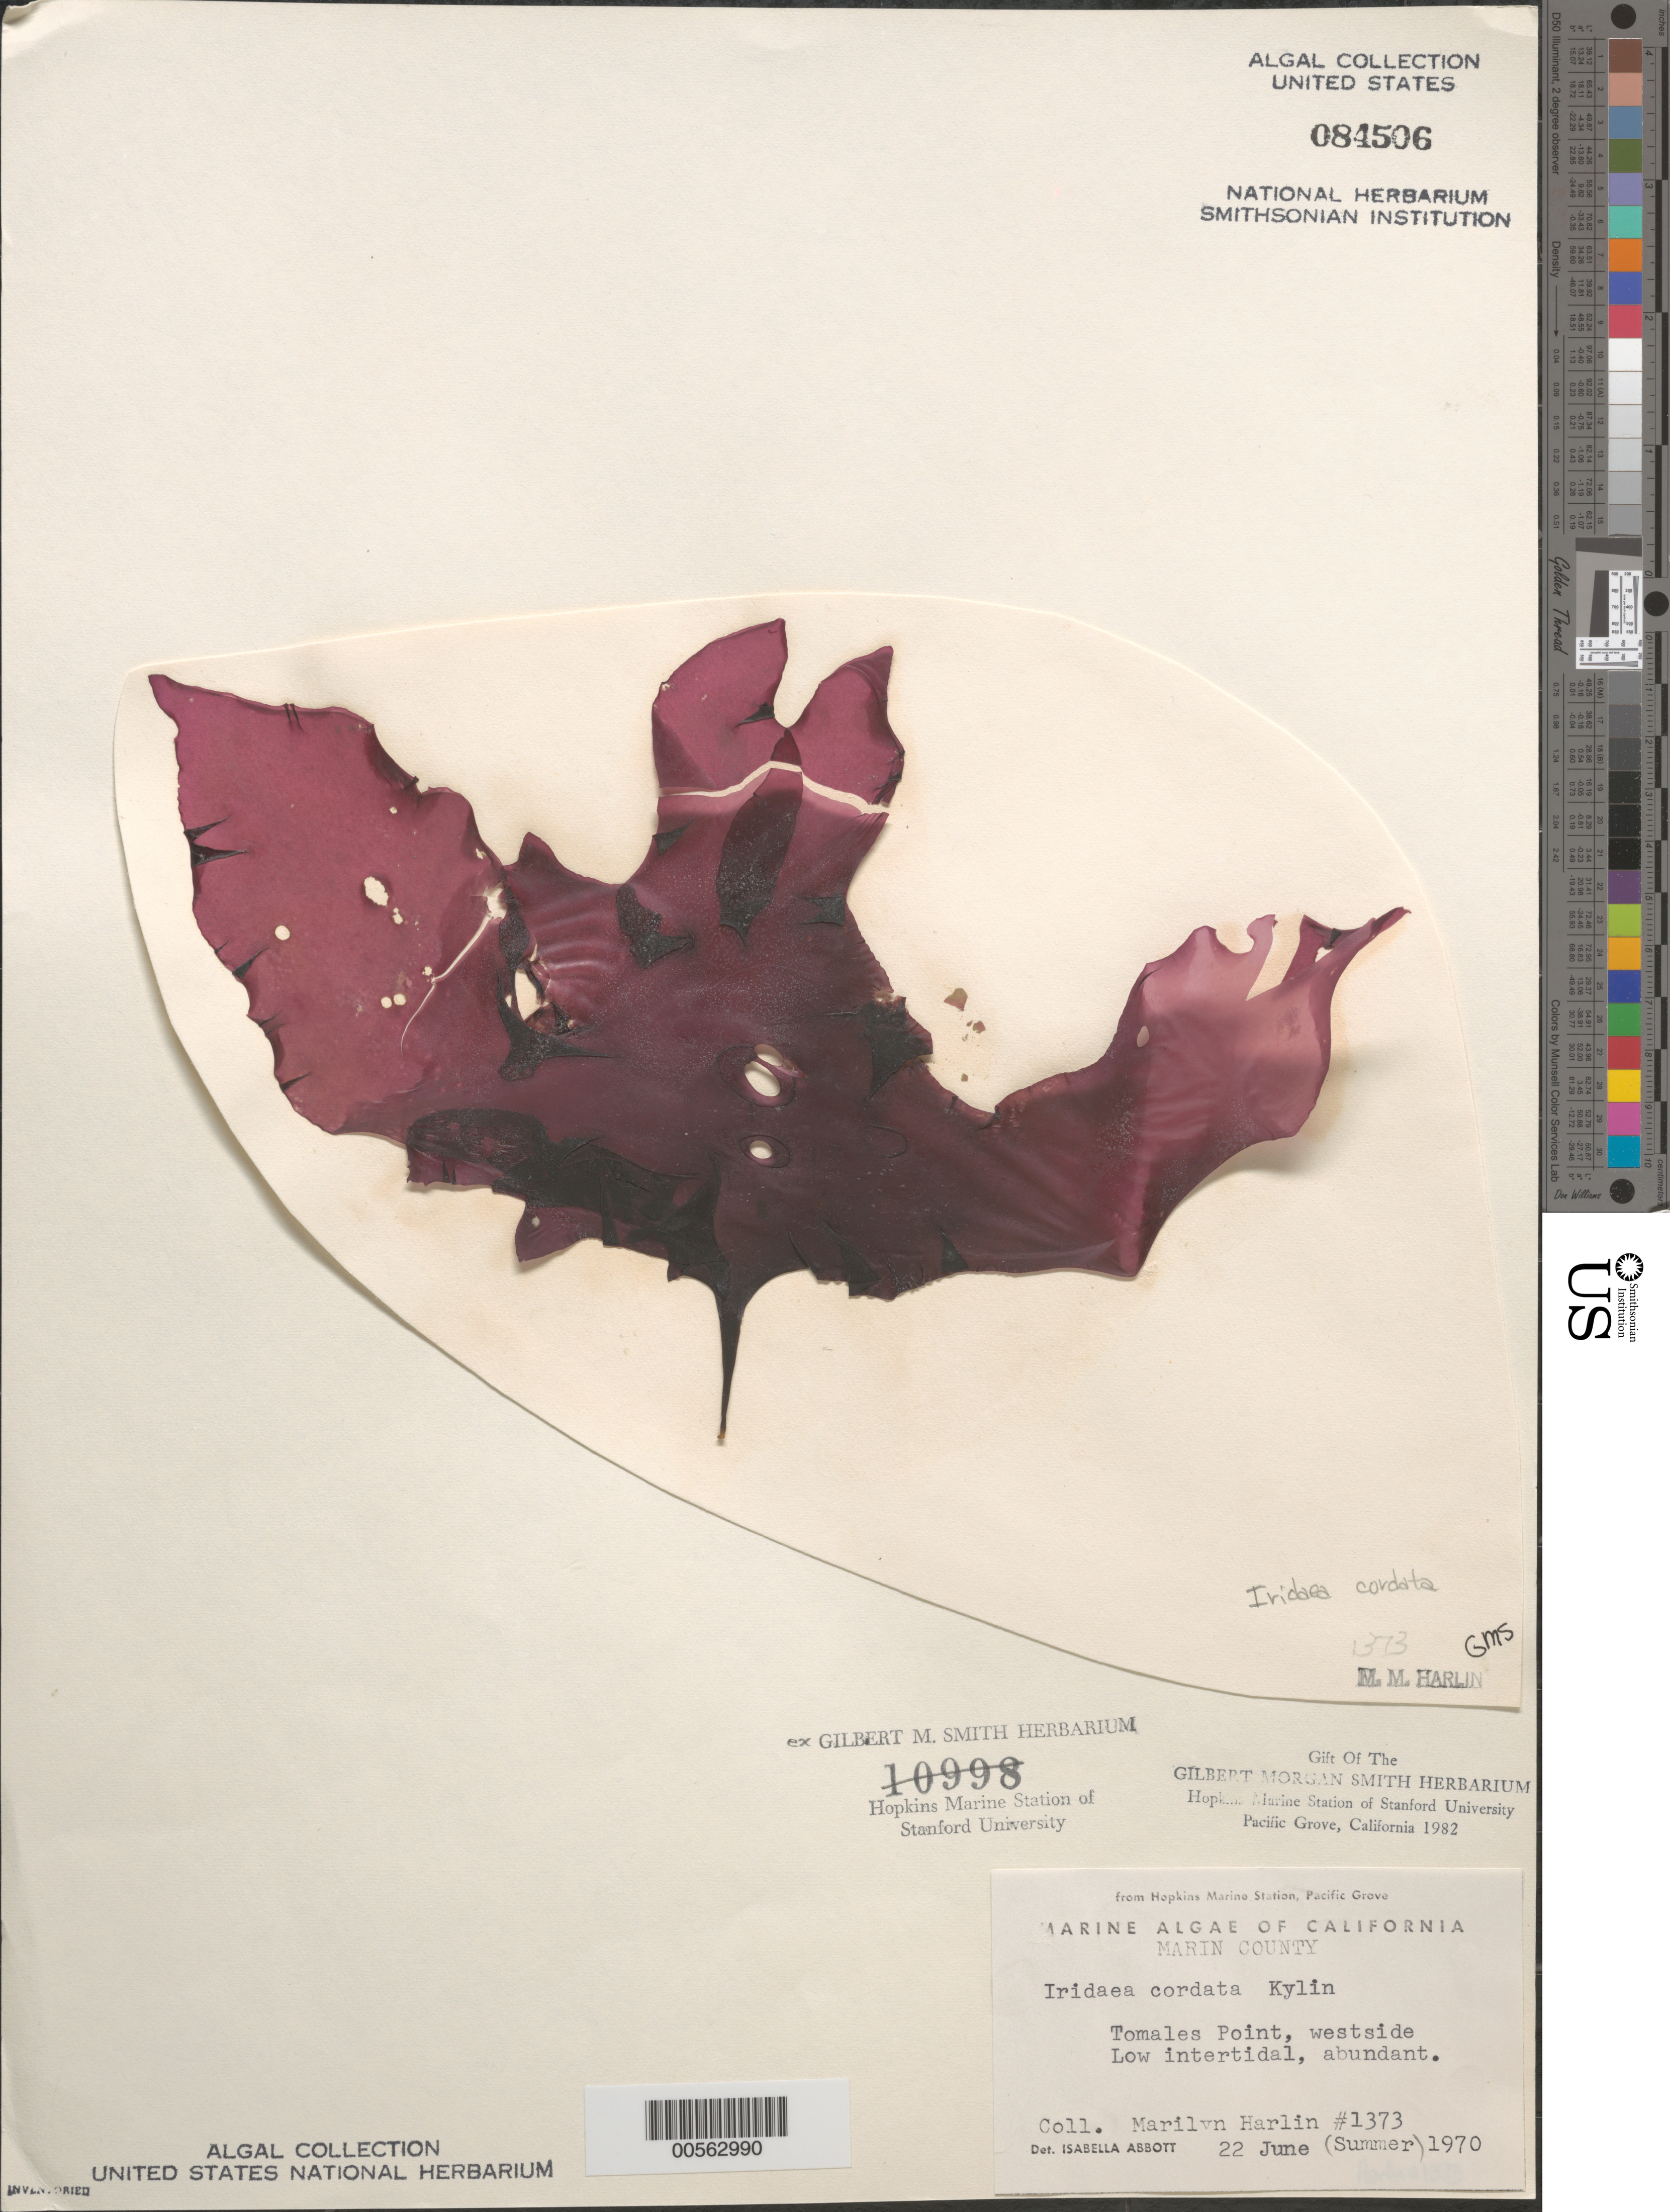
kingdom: Plantae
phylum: Rhodophyta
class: Florideophyceae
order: Gigartinales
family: Gigartinaceae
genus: Iridaea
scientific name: Iridaea cordata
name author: (Turner) Bory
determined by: Abbott, Isabella A.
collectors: M. Harlin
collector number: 1373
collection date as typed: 22 Jun 1970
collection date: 1970-06-22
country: United States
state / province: California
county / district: Marin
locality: Tomales Point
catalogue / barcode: US 84506